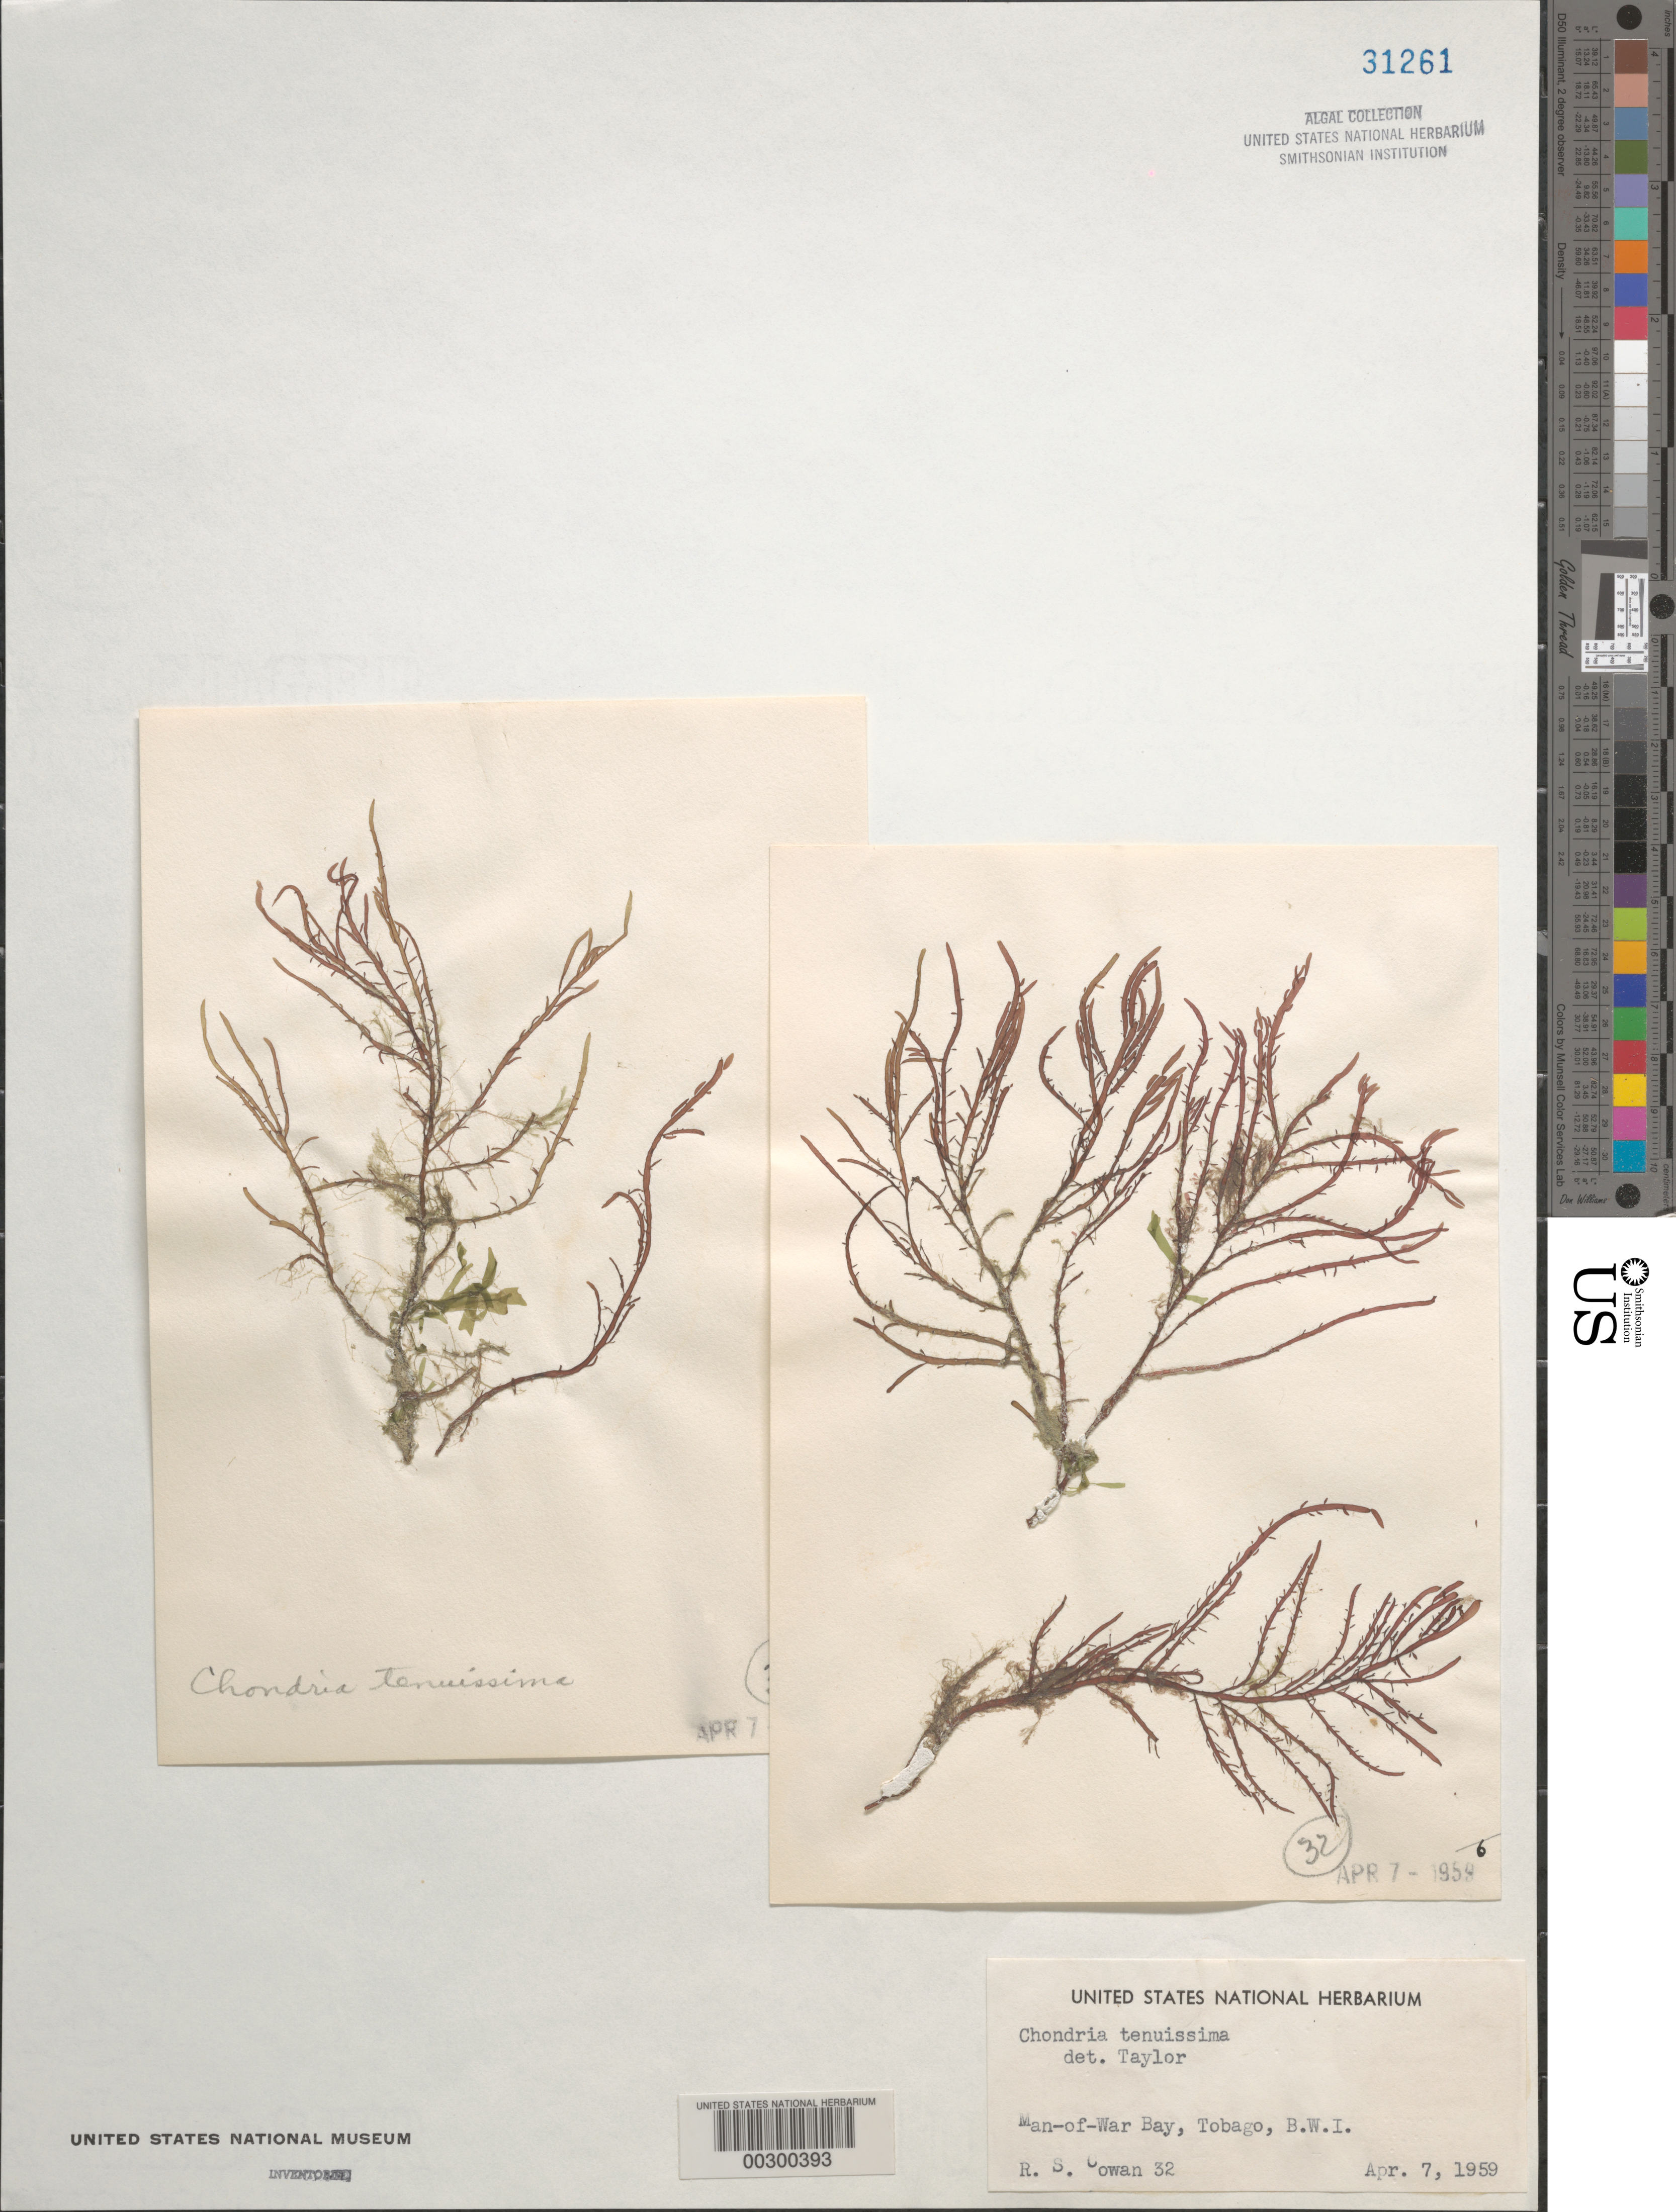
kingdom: Plantae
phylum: Rhodophyta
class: Florideophyceae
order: Ceramiales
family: Rhodomelaceae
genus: Chondria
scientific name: Chondria capillaris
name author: M.J. Wynne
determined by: Algae name updating Project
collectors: R. S. Cowan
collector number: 32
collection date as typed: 07 Apr 1959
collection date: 1959-04-07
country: Trinidad and Tobago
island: Tobago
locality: Man-of-War Bay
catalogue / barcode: US 31261